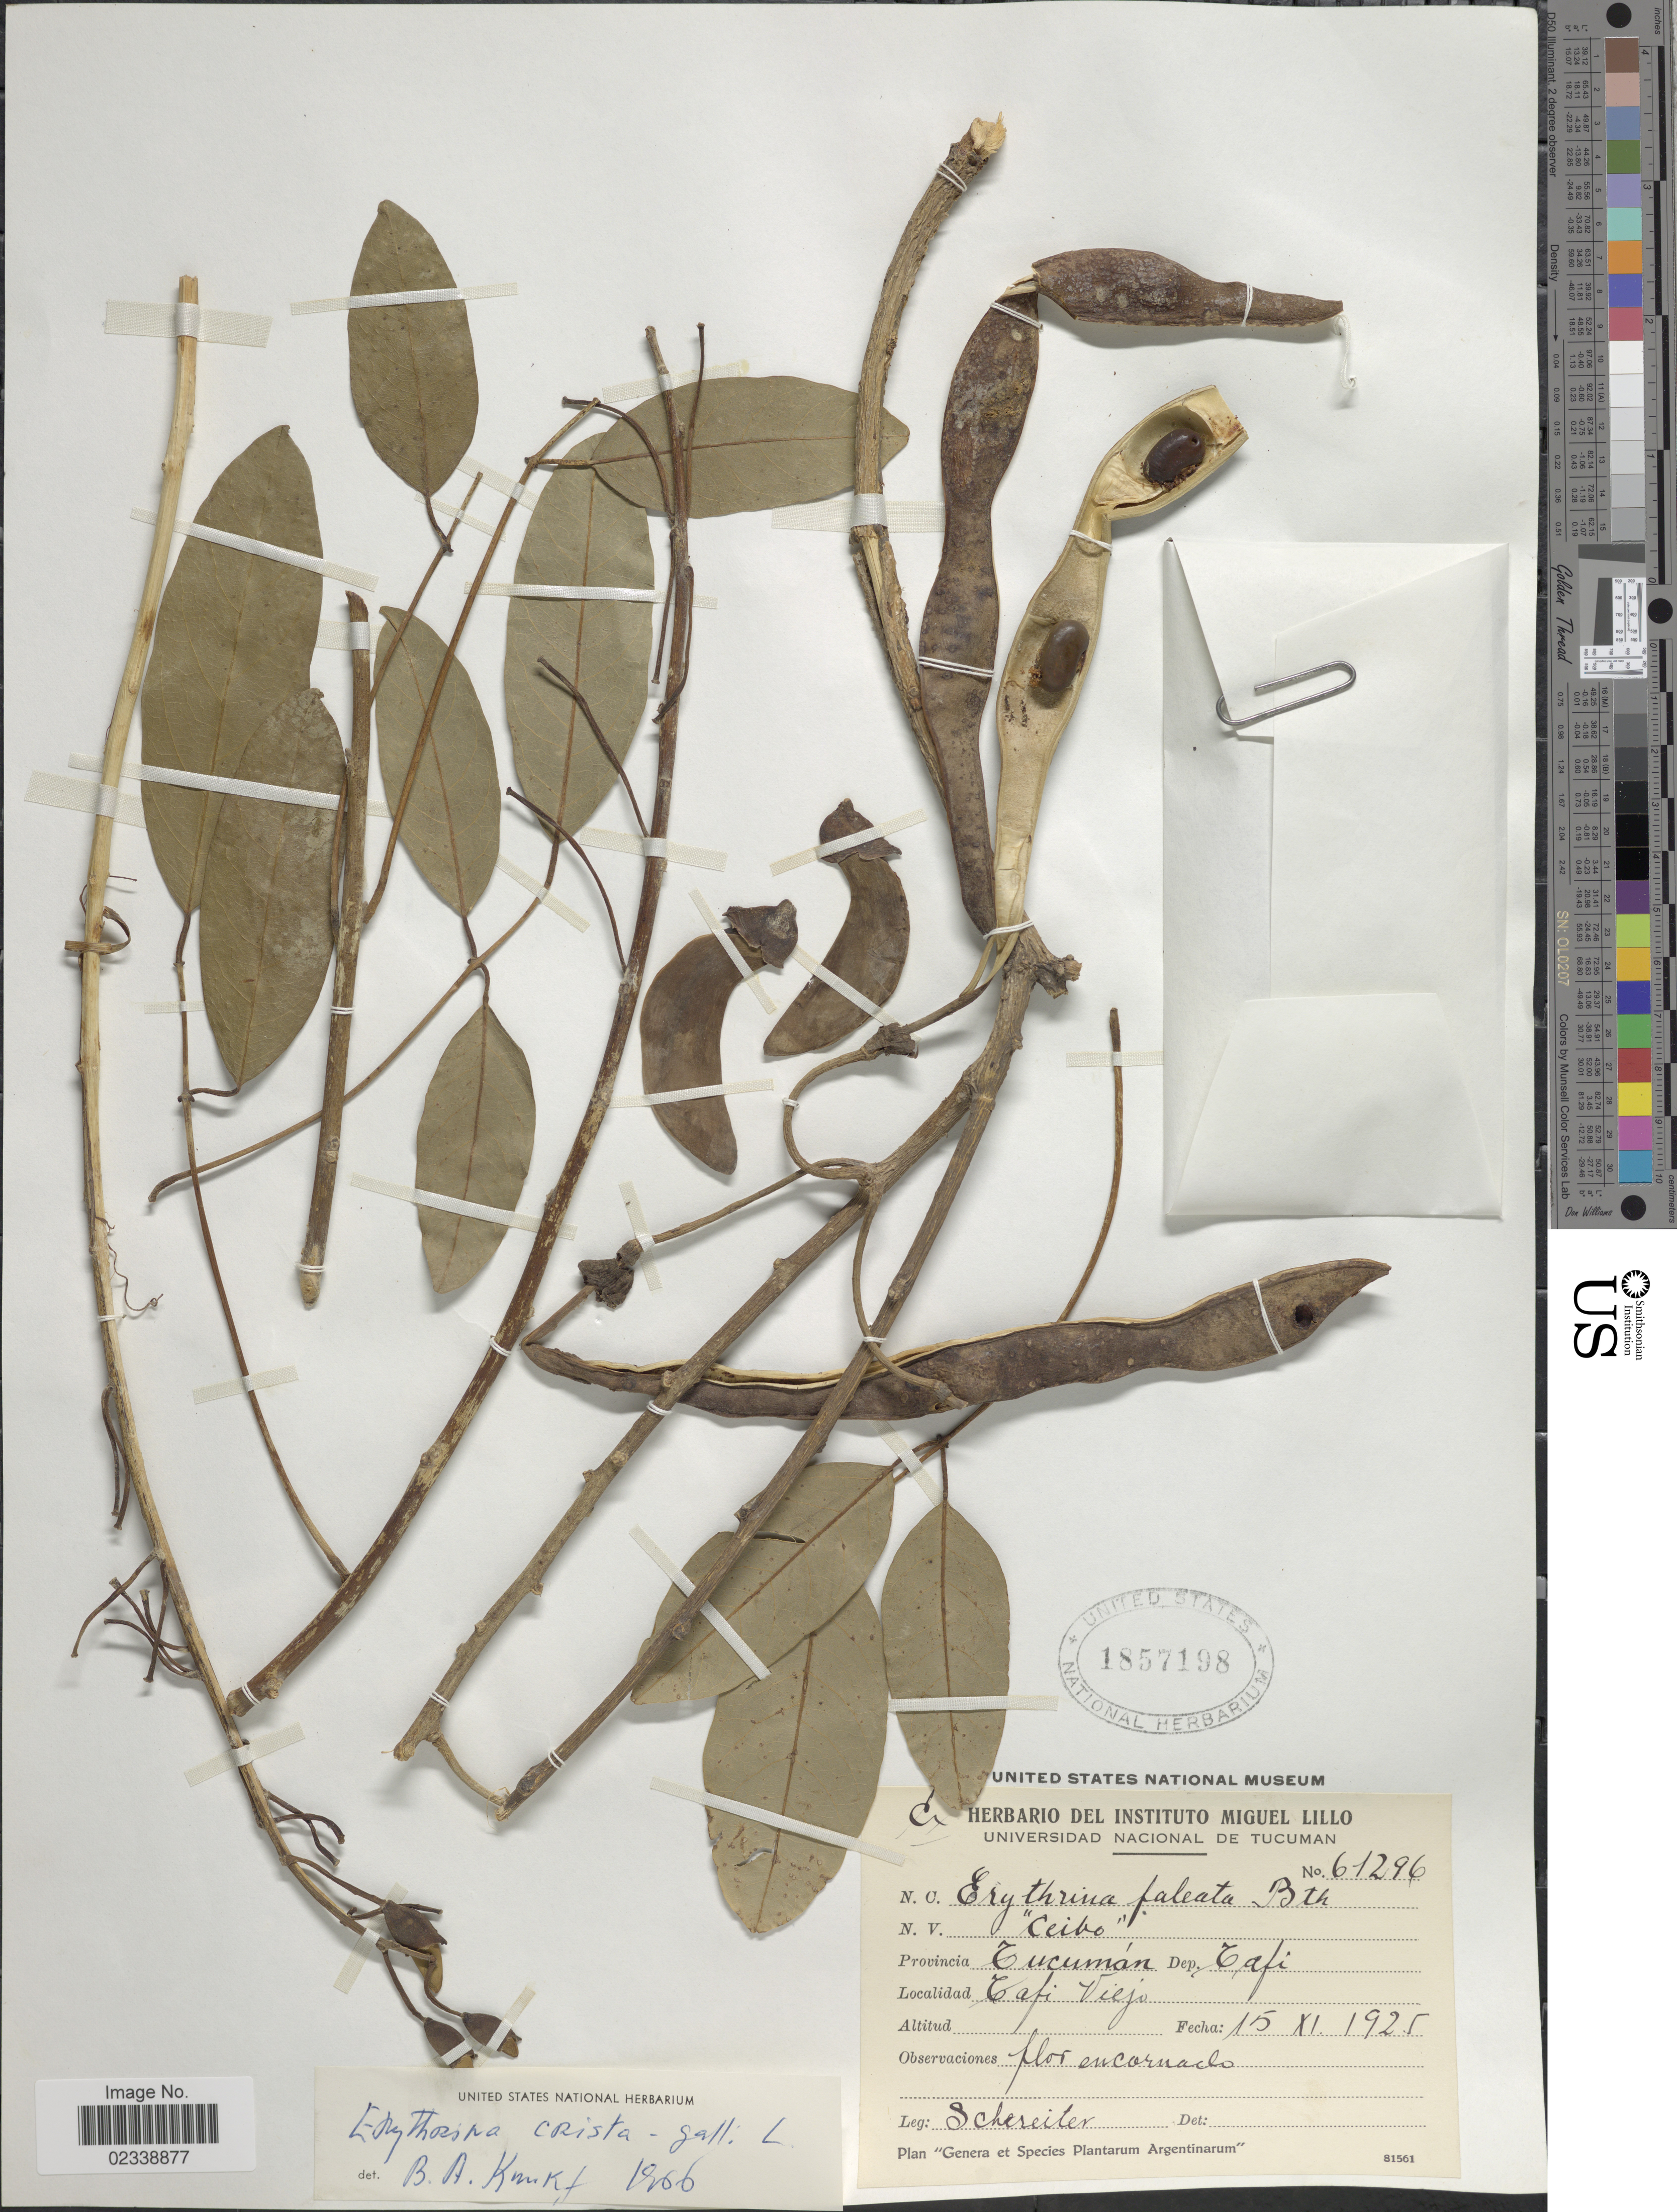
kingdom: Plantae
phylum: Tracheophyta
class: Magnoliopsida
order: Fabales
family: Fabaceae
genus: Erythrina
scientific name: Erythrina crista-galli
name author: L.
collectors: -. Schreiter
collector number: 61296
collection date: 1925-11-15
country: Argentina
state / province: Tucuman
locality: Dep. Tafi, Tafi Viejo.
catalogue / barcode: US 1857198